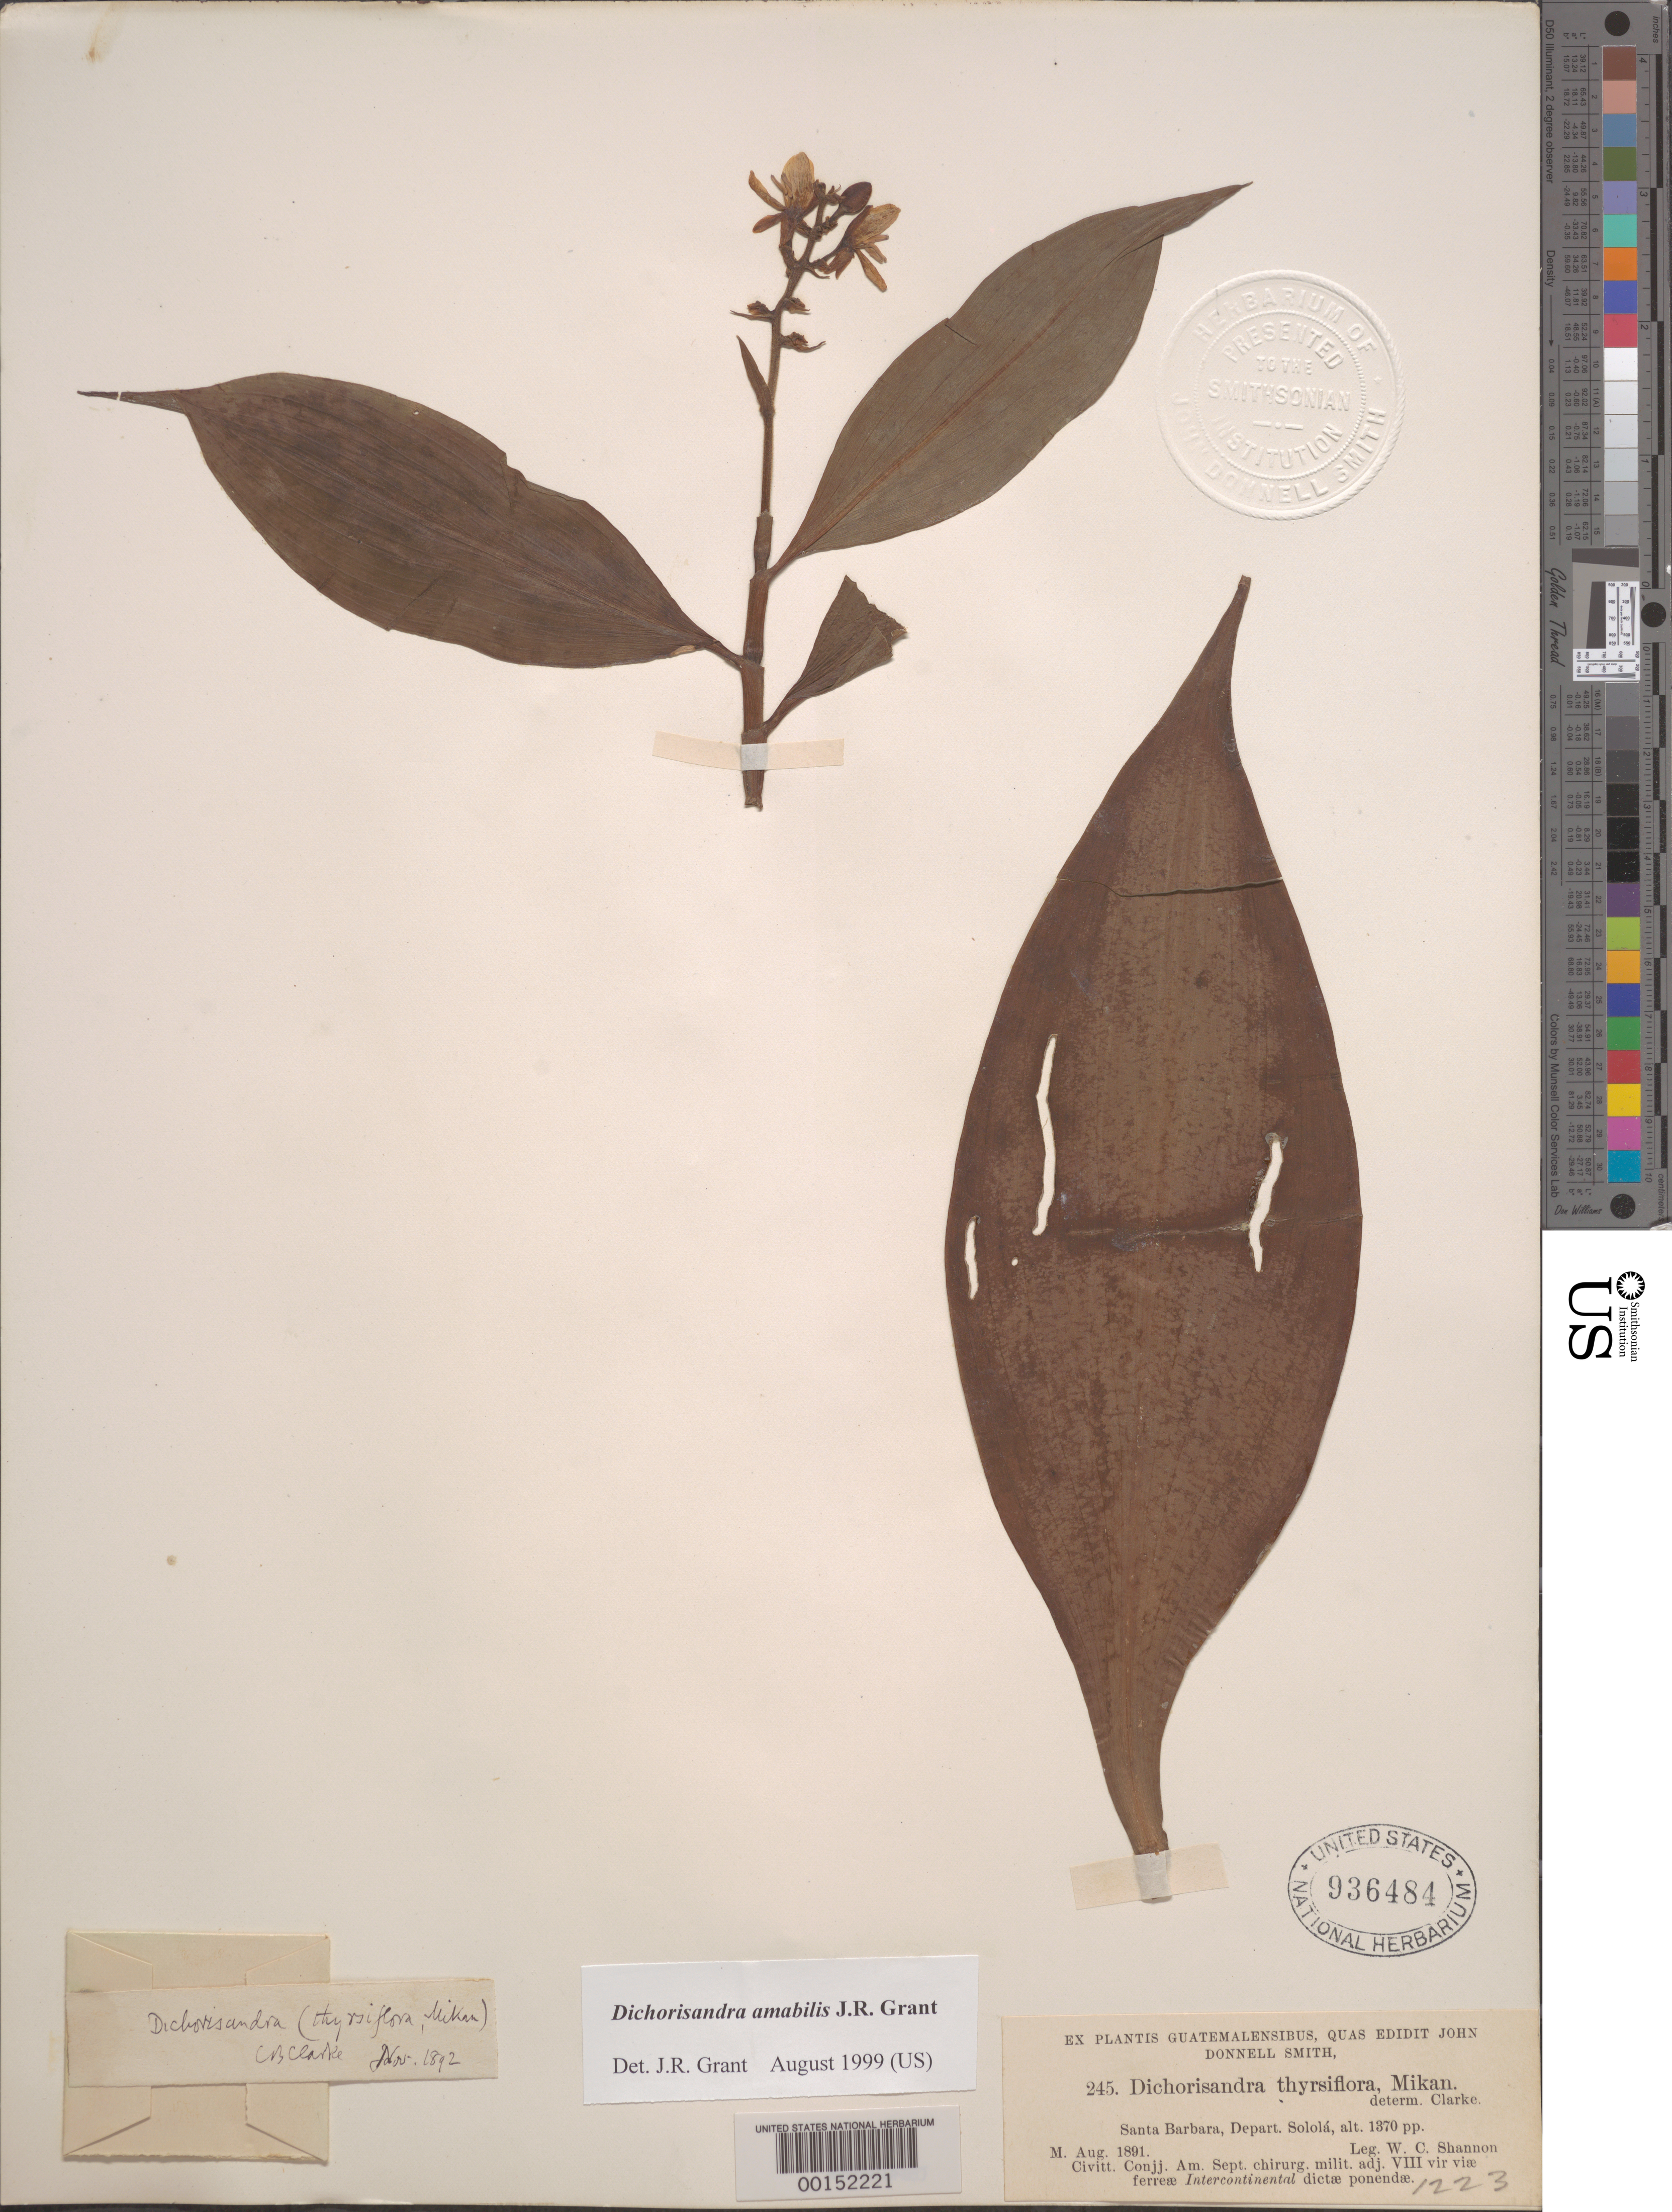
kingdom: Plantae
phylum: Tracheophyta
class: Liliopsida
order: Commelinales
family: Commelinaceae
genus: Dichorisandra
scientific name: Dichorisandra hexandra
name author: (Aubl.) Standl.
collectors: W. C. Shannon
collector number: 245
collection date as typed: Aug 1891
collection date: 1891-08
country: Guatemala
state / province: Sololá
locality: Santa Bárbara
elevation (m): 418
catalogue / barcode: US 936484